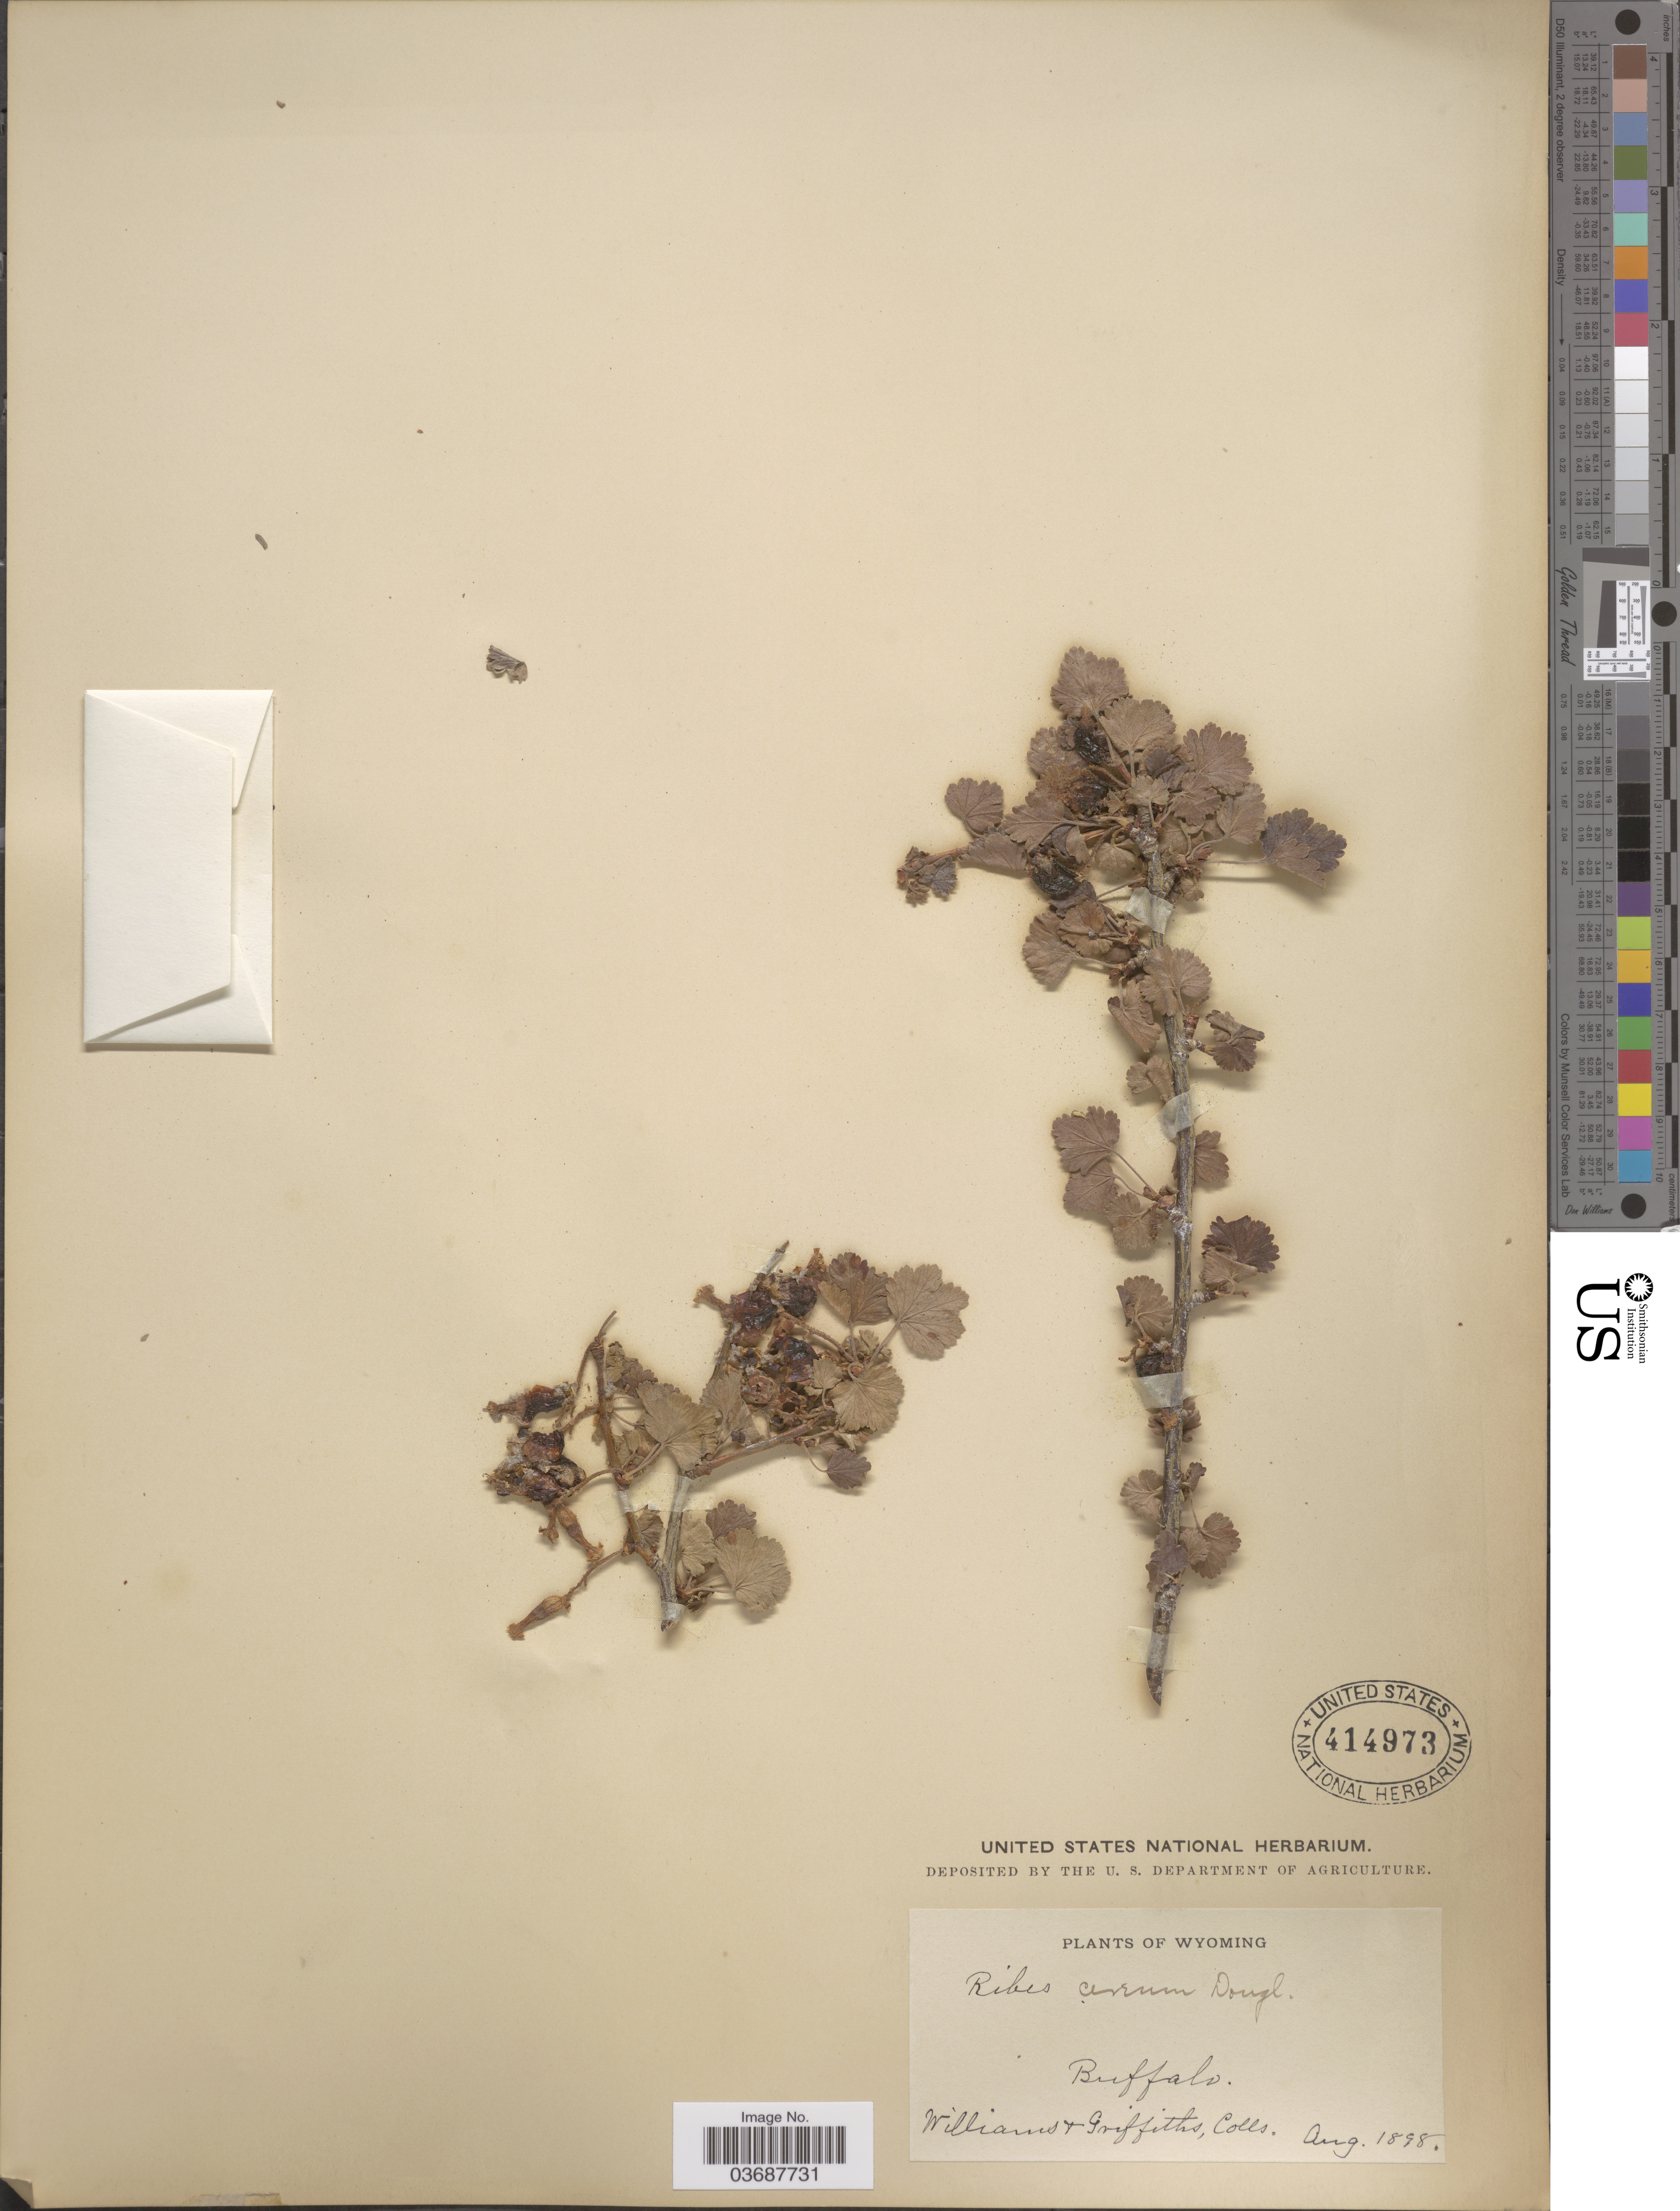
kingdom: Plantae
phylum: Tracheophyta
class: Magnoliopsida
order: Saxifragales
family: Grossulariaceae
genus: Ribes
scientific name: Ribes inebrians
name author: Lindl.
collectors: -- Williams & -- Griffiths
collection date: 1898-08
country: United States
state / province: Wyoming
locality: Buffalo.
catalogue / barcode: US 414973